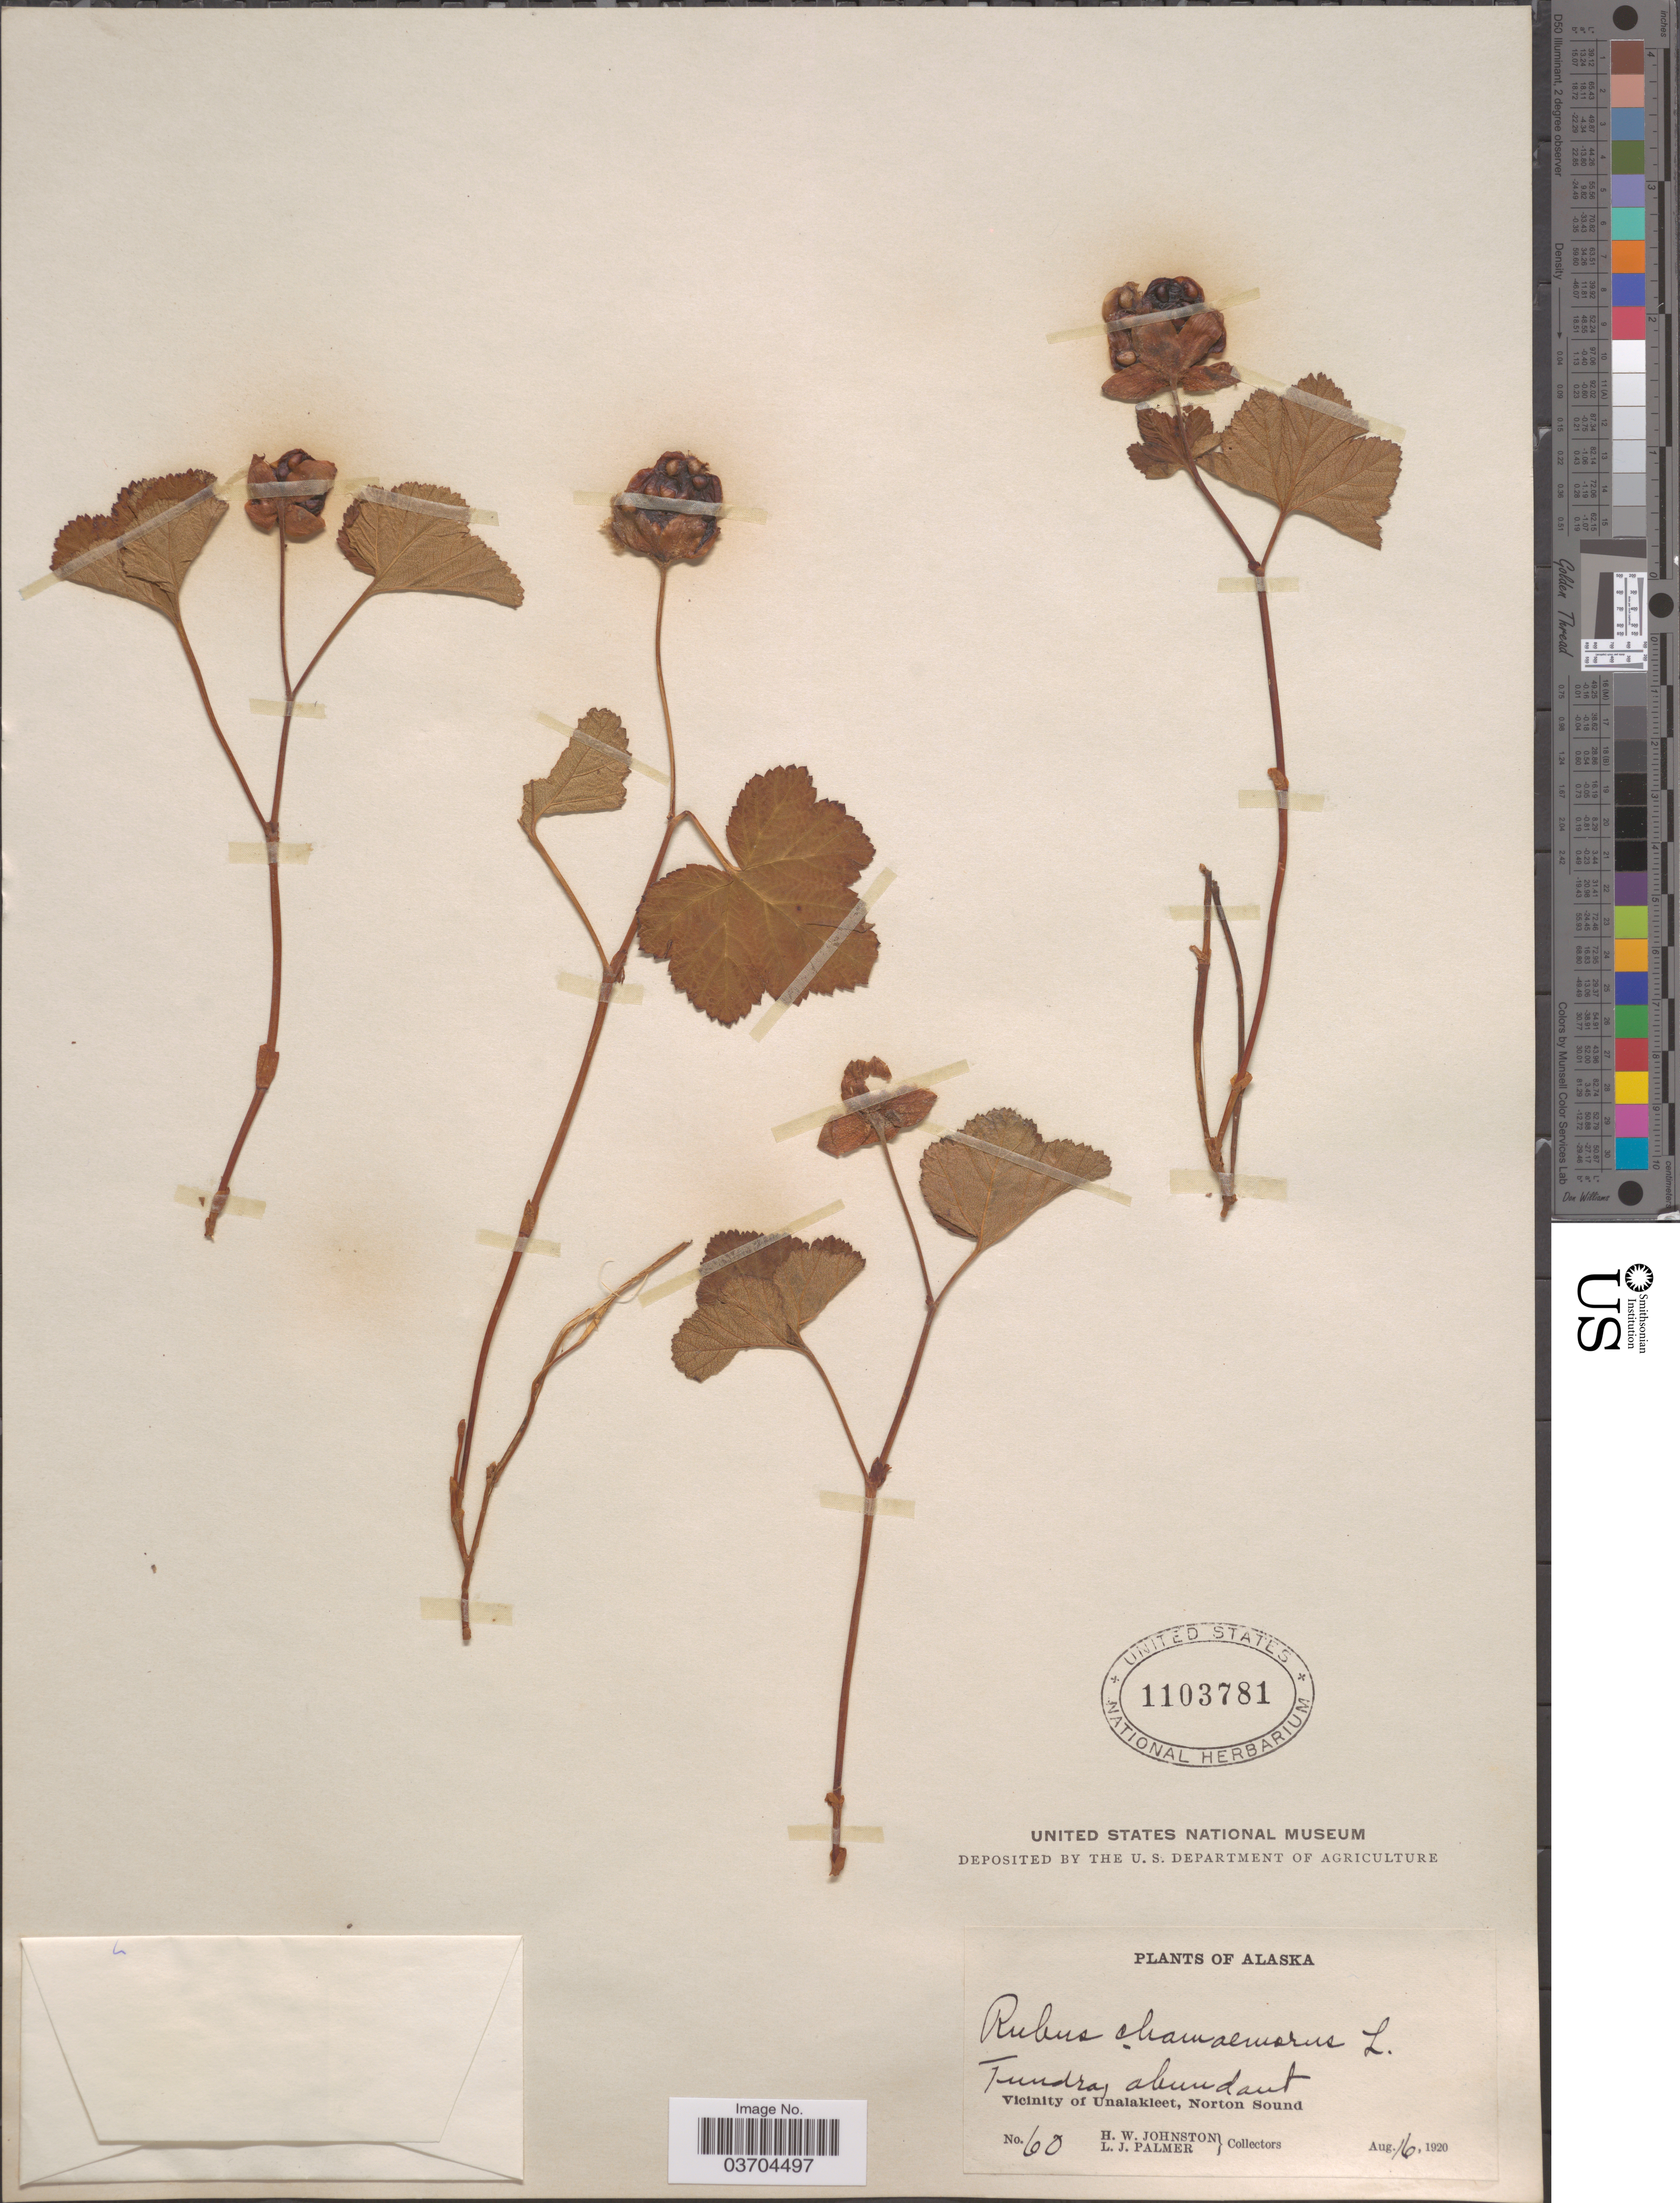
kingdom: Plantae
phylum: Tracheophyta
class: Magnoliopsida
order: Rosales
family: Rosaceae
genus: Rubus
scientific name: Rubus chamaemorus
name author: L.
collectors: H. W. Johnston & L. J. Palmer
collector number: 60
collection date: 1920-08-16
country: United States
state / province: Alaska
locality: Vicinity of Unalakleet, Norton Sound.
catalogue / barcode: US 1103781